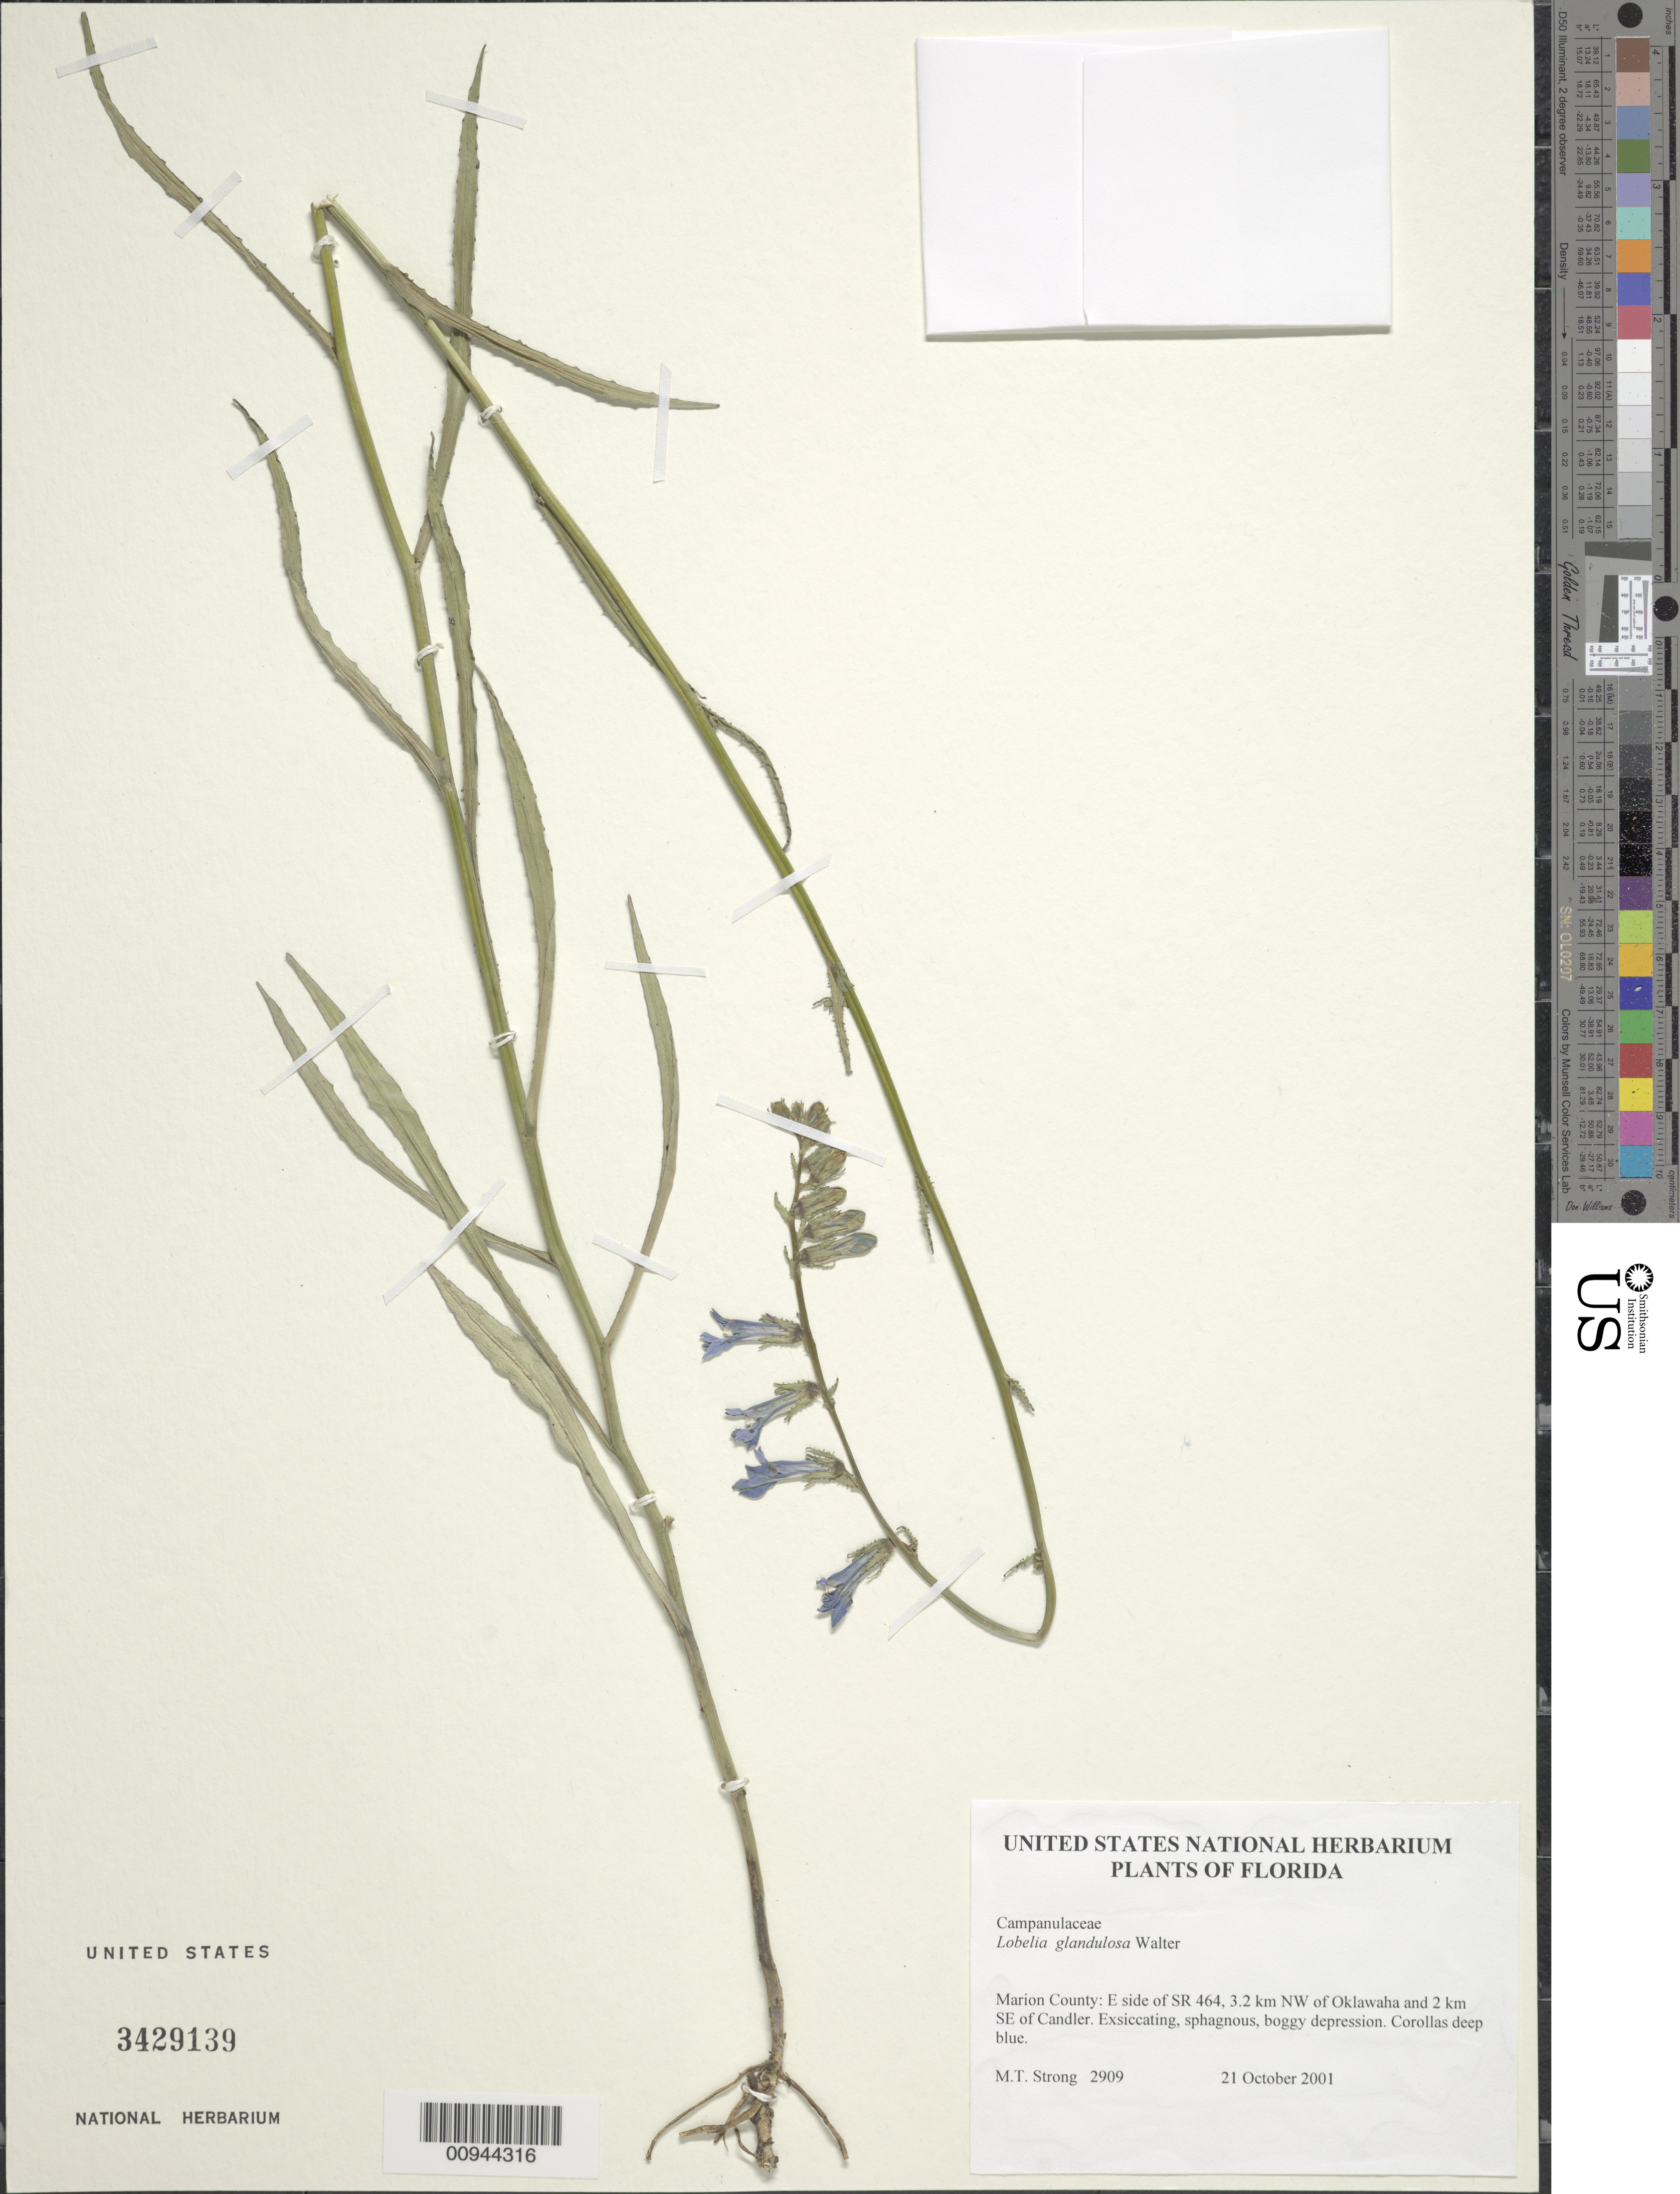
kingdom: Plantae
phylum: Tracheophyta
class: Magnoliopsida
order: Asterales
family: Campanulaceae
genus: Lobelia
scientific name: Lobelia glandulosa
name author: Walter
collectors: M. T. Strong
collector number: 2909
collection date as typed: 21 October 2001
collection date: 2001-10-21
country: United States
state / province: Florida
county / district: Marion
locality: E side of SR 464, 3.2 km NW of Oklawaha and 2 km SE of Chandler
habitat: exsiccating, sphagnous, boggy depression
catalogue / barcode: US 3429139